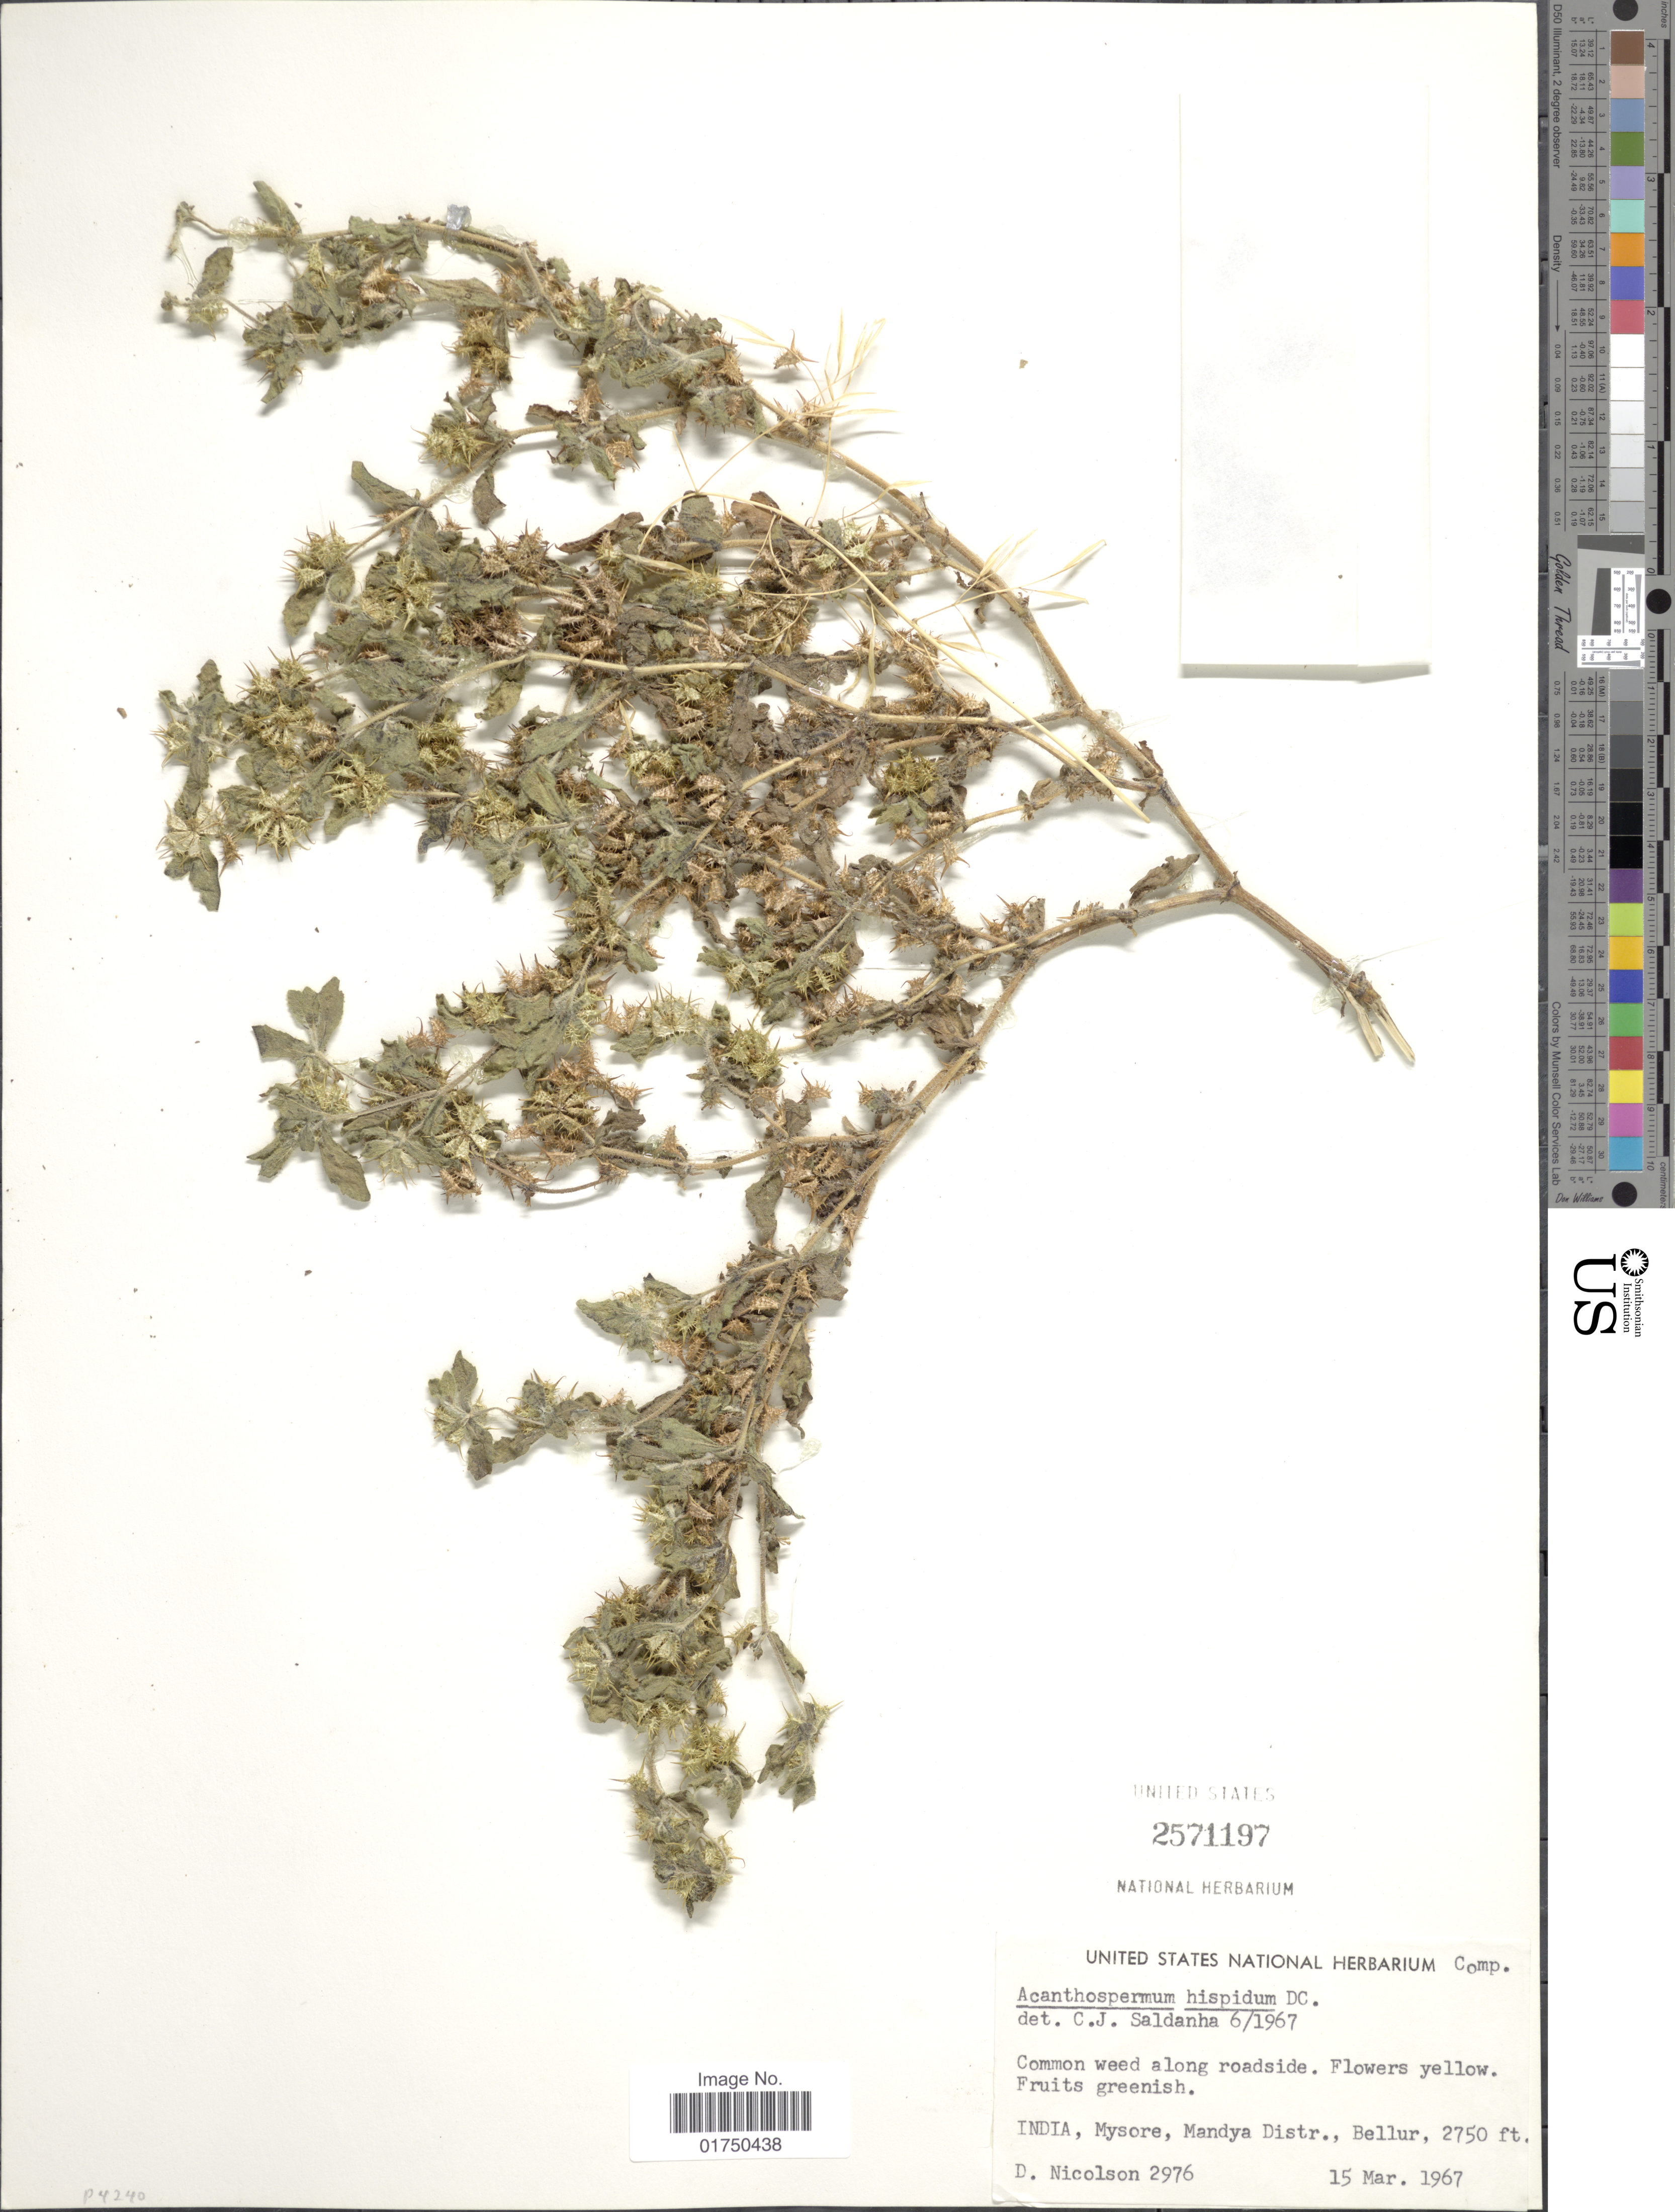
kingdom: Plantae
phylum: Tracheophyta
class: Magnoliopsida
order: Asterales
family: Asteraceae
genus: Acanthospermum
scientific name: Acanthospermum hispidum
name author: DC.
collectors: D. H. Nicolson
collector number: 2976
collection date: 1967-03-15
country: India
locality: India, Mysore, Mandya Distr., Bellur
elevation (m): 838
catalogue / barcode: US 2571197